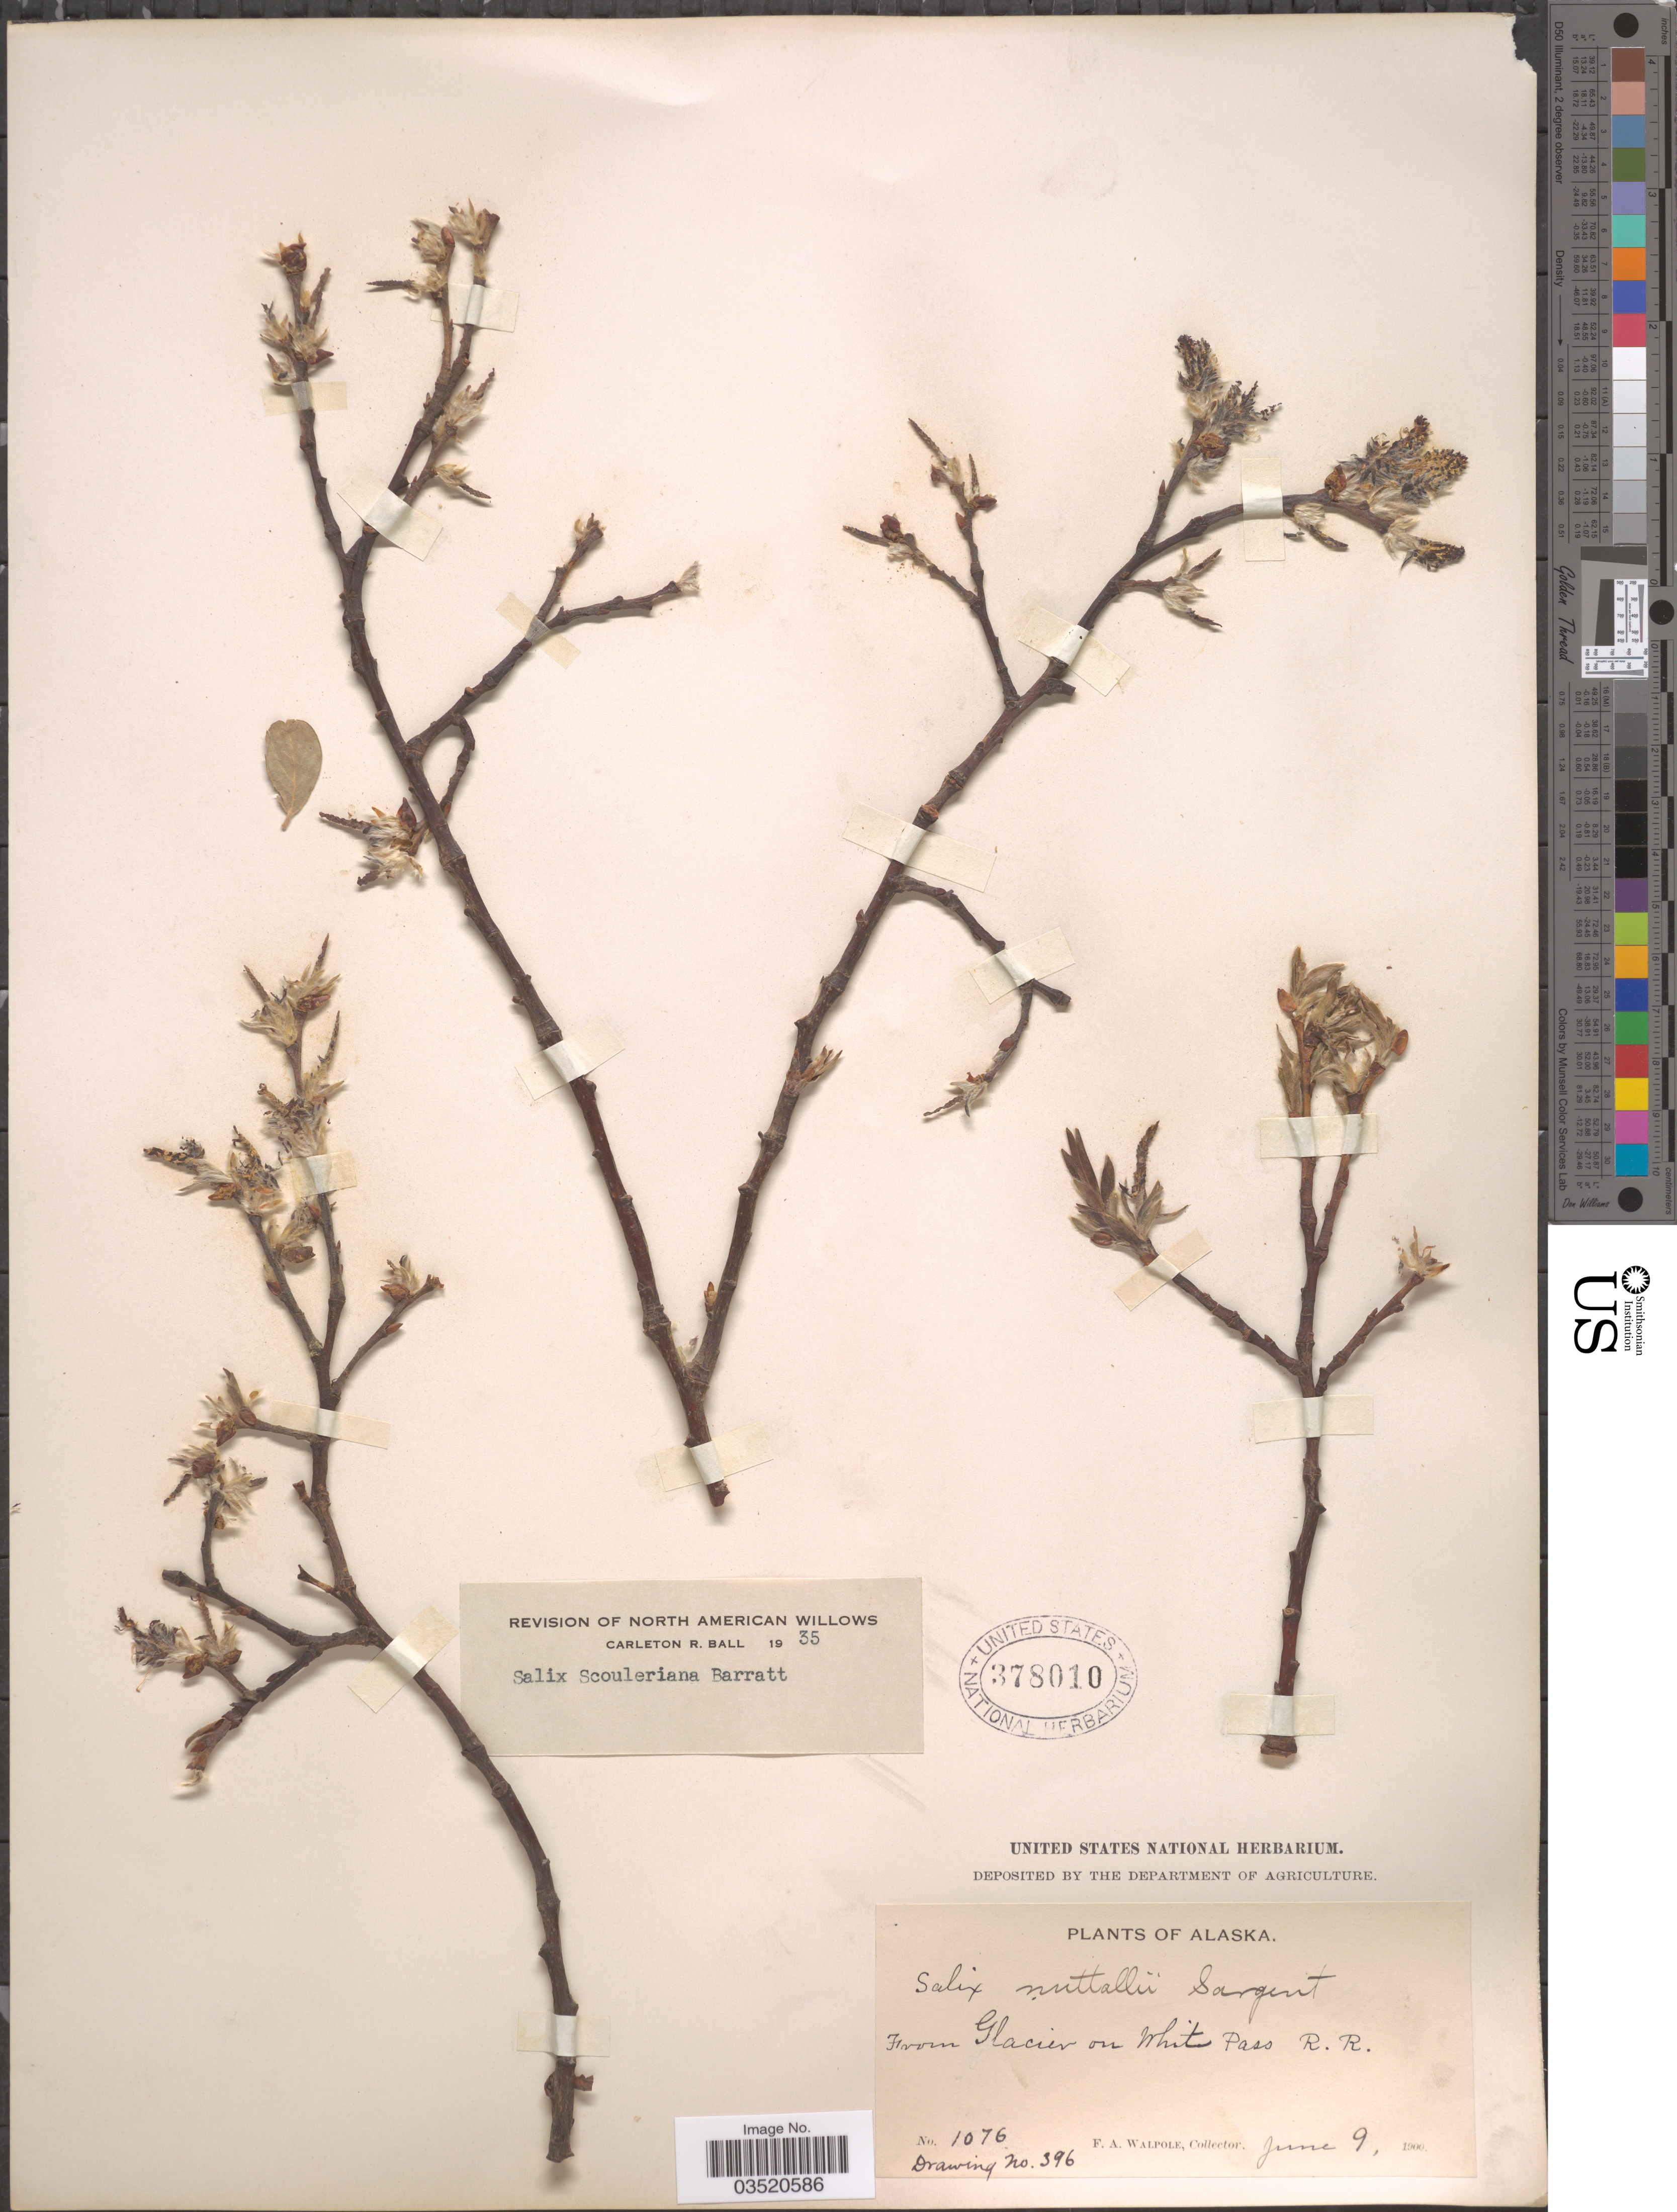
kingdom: Plantae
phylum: Tracheophyta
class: Magnoliopsida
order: Malpighiales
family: Salicaceae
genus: Salix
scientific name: Salix scouleriana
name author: Barratt ex Hook.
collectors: F. Walpole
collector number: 1076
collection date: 1900-06-09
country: United States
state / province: Alaska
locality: From Glacier on White Pass R. R.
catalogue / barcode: US 378010